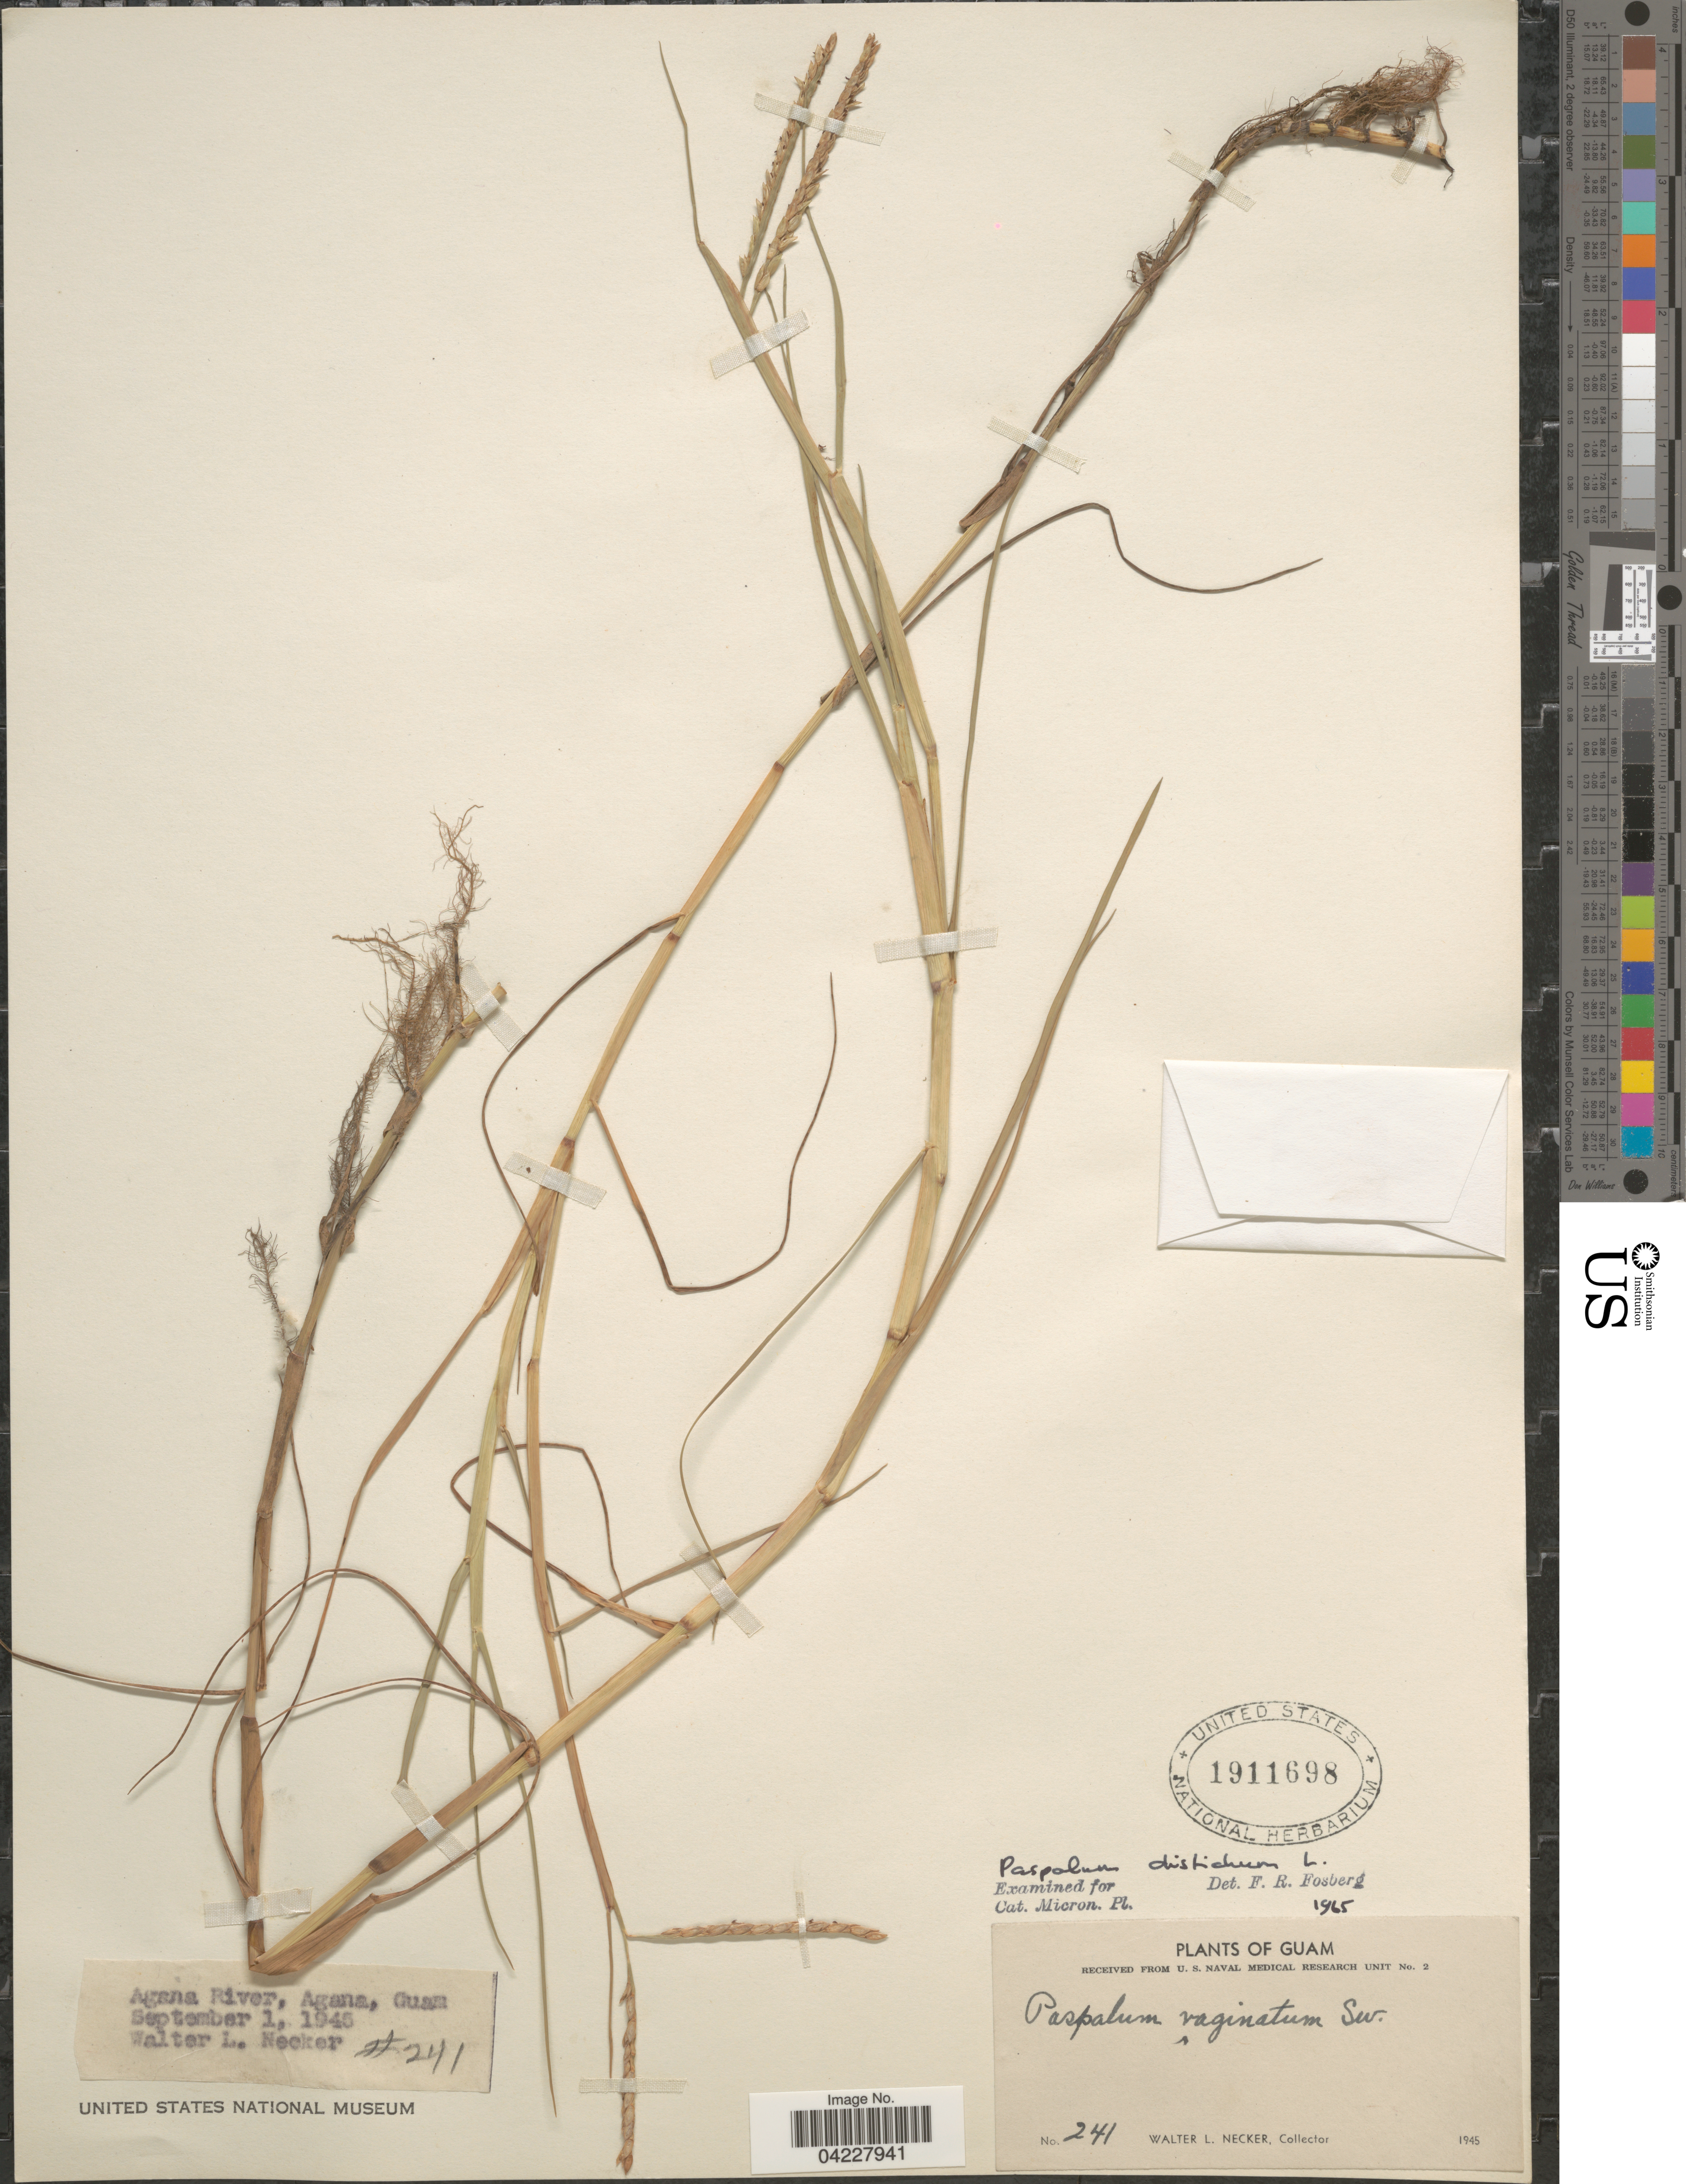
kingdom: Plantae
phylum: Tracheophyta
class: Liliopsida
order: Poales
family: Poaceae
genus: Paspalum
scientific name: Paspalum distichum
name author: L.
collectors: W. L. Necker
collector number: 241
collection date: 1945-09-01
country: Guam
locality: Agana RIver, Agana.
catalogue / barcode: US 1911698